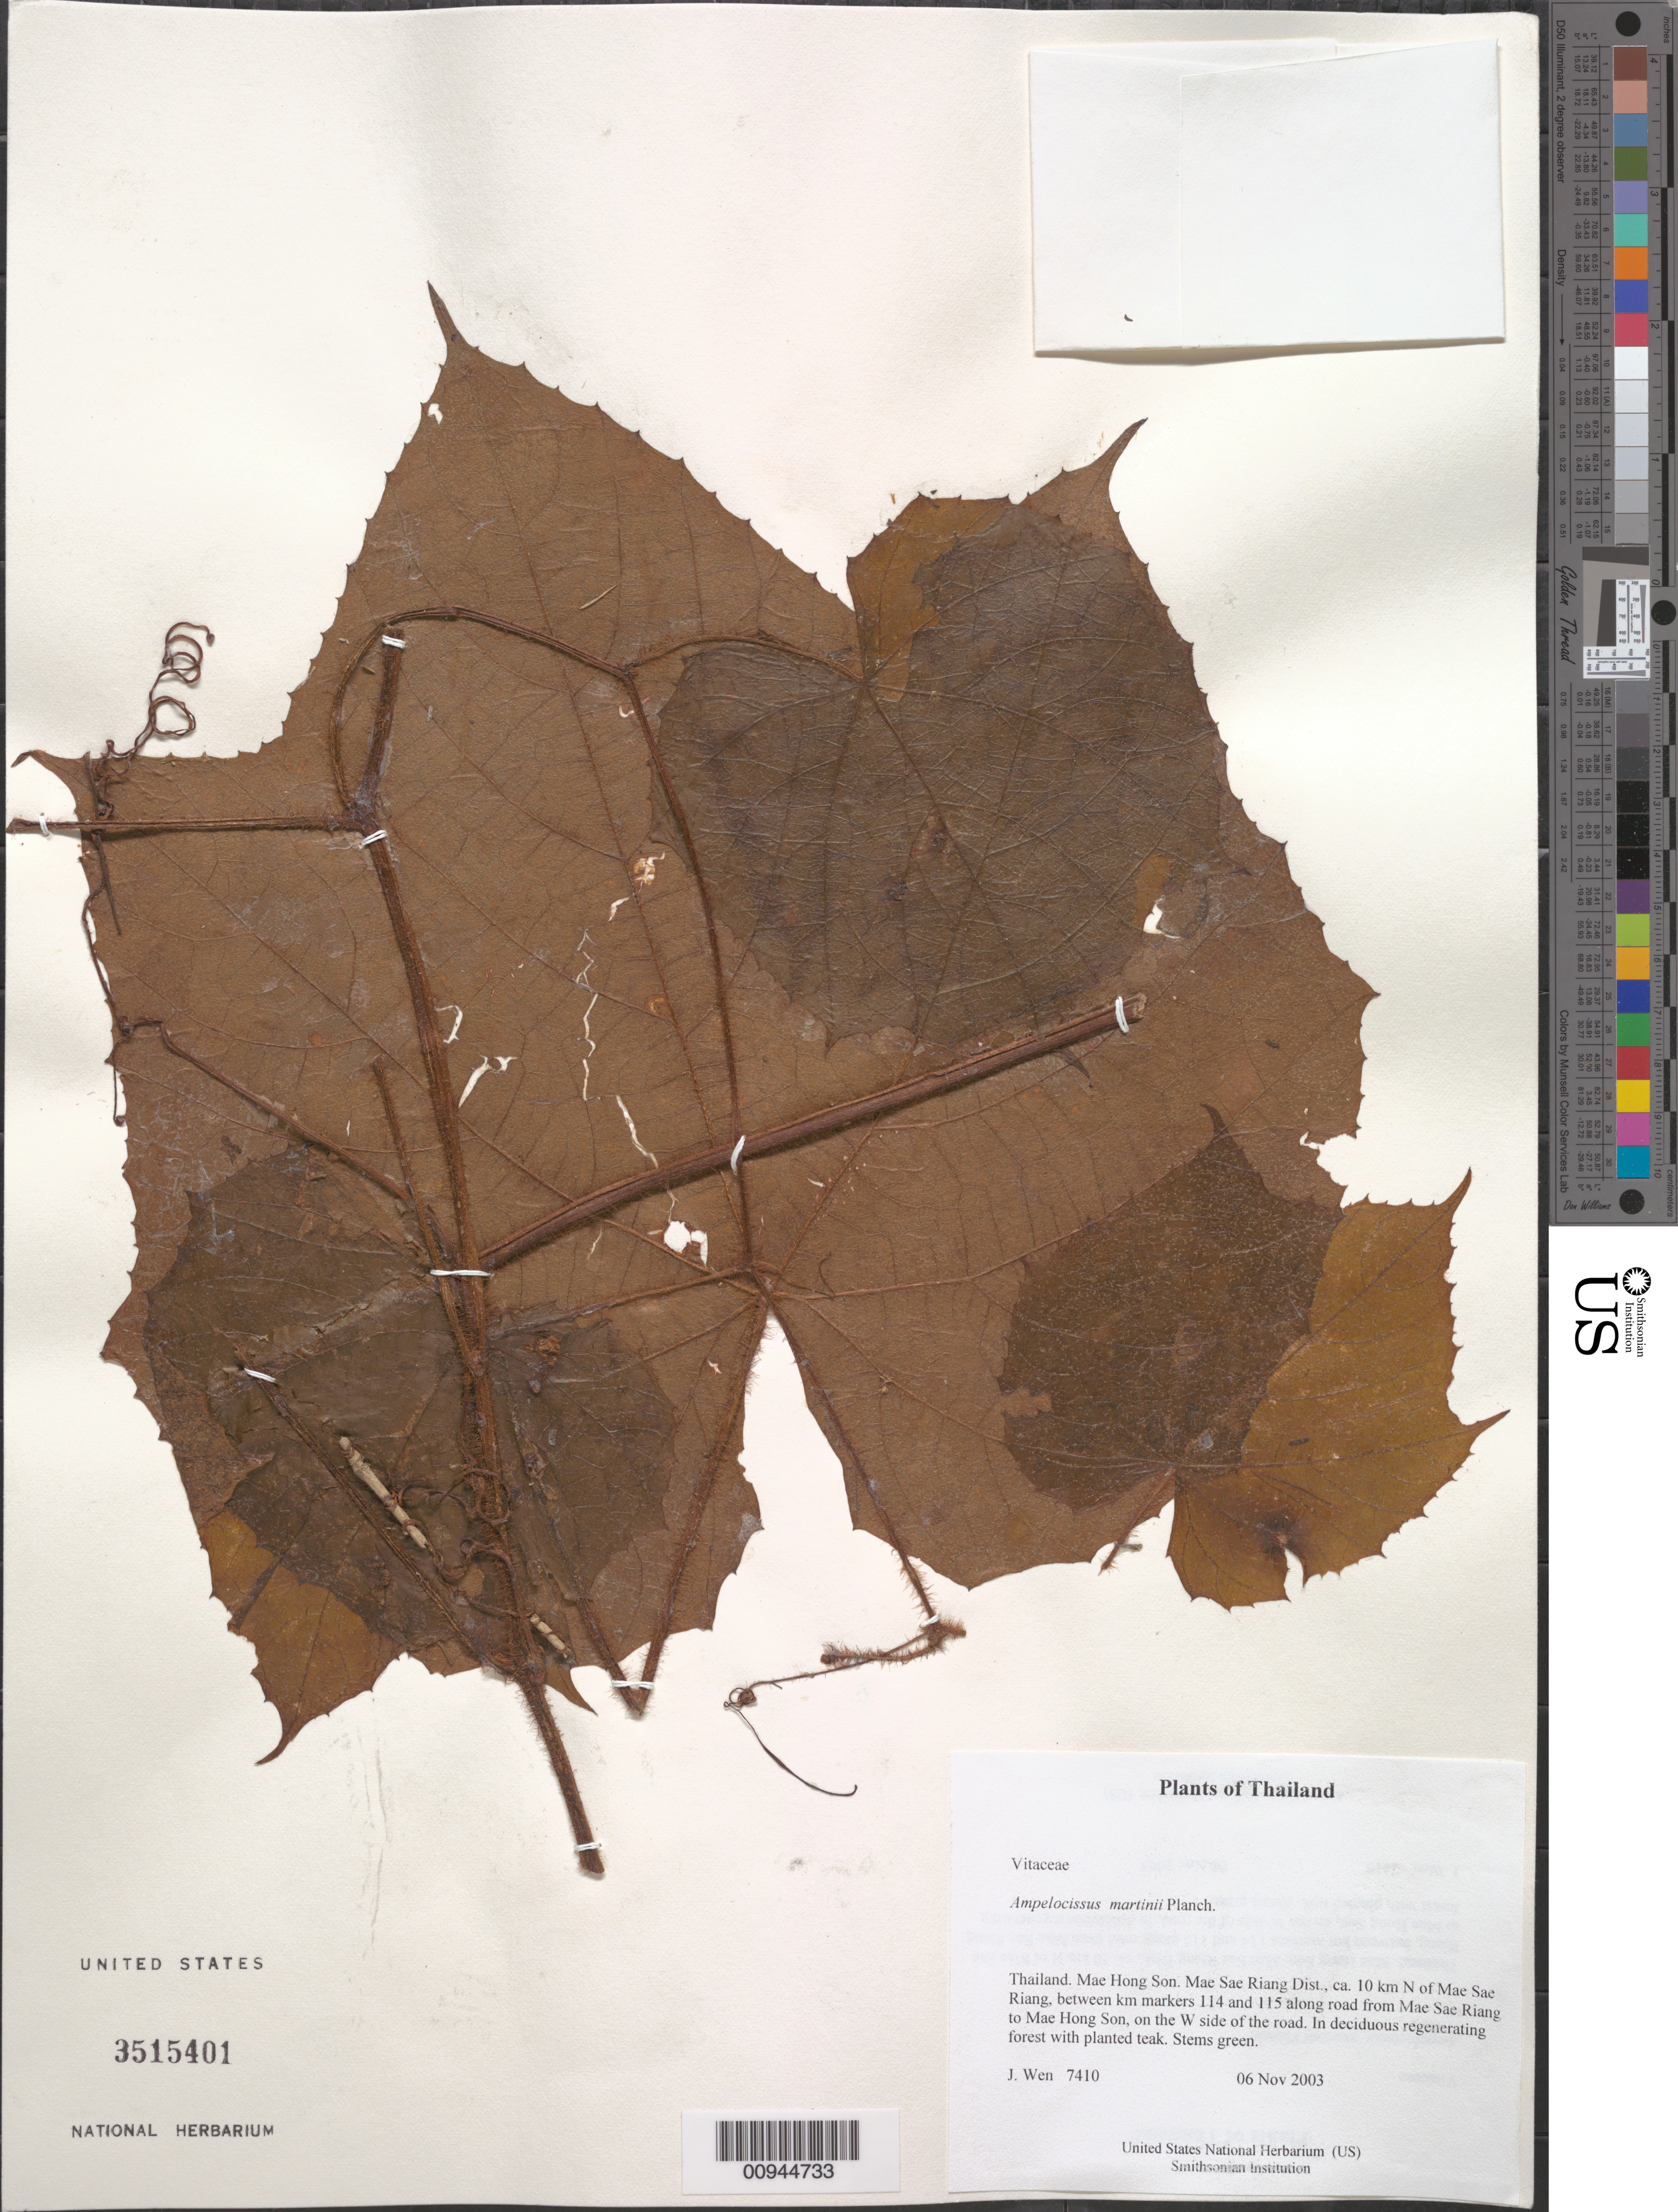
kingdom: Plantae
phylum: Tracheophyta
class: Magnoliopsida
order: Vitales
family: Vitaceae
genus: Ampelocissus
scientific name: Ampelocissus martinii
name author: Planch.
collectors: J. Wen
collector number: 7410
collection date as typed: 06 Nov 2003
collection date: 2003-11-06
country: Thailand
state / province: Mae Hong Son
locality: Mae Sae Riang Dist., ca. 10 km N of Mae Sae Riang, between km markers 114 and 115 along road from Mae Sae Riang to Mae Hong Son, on the W side of the road.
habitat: In deciduous regenerating forest with planted teak.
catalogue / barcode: US 3515401